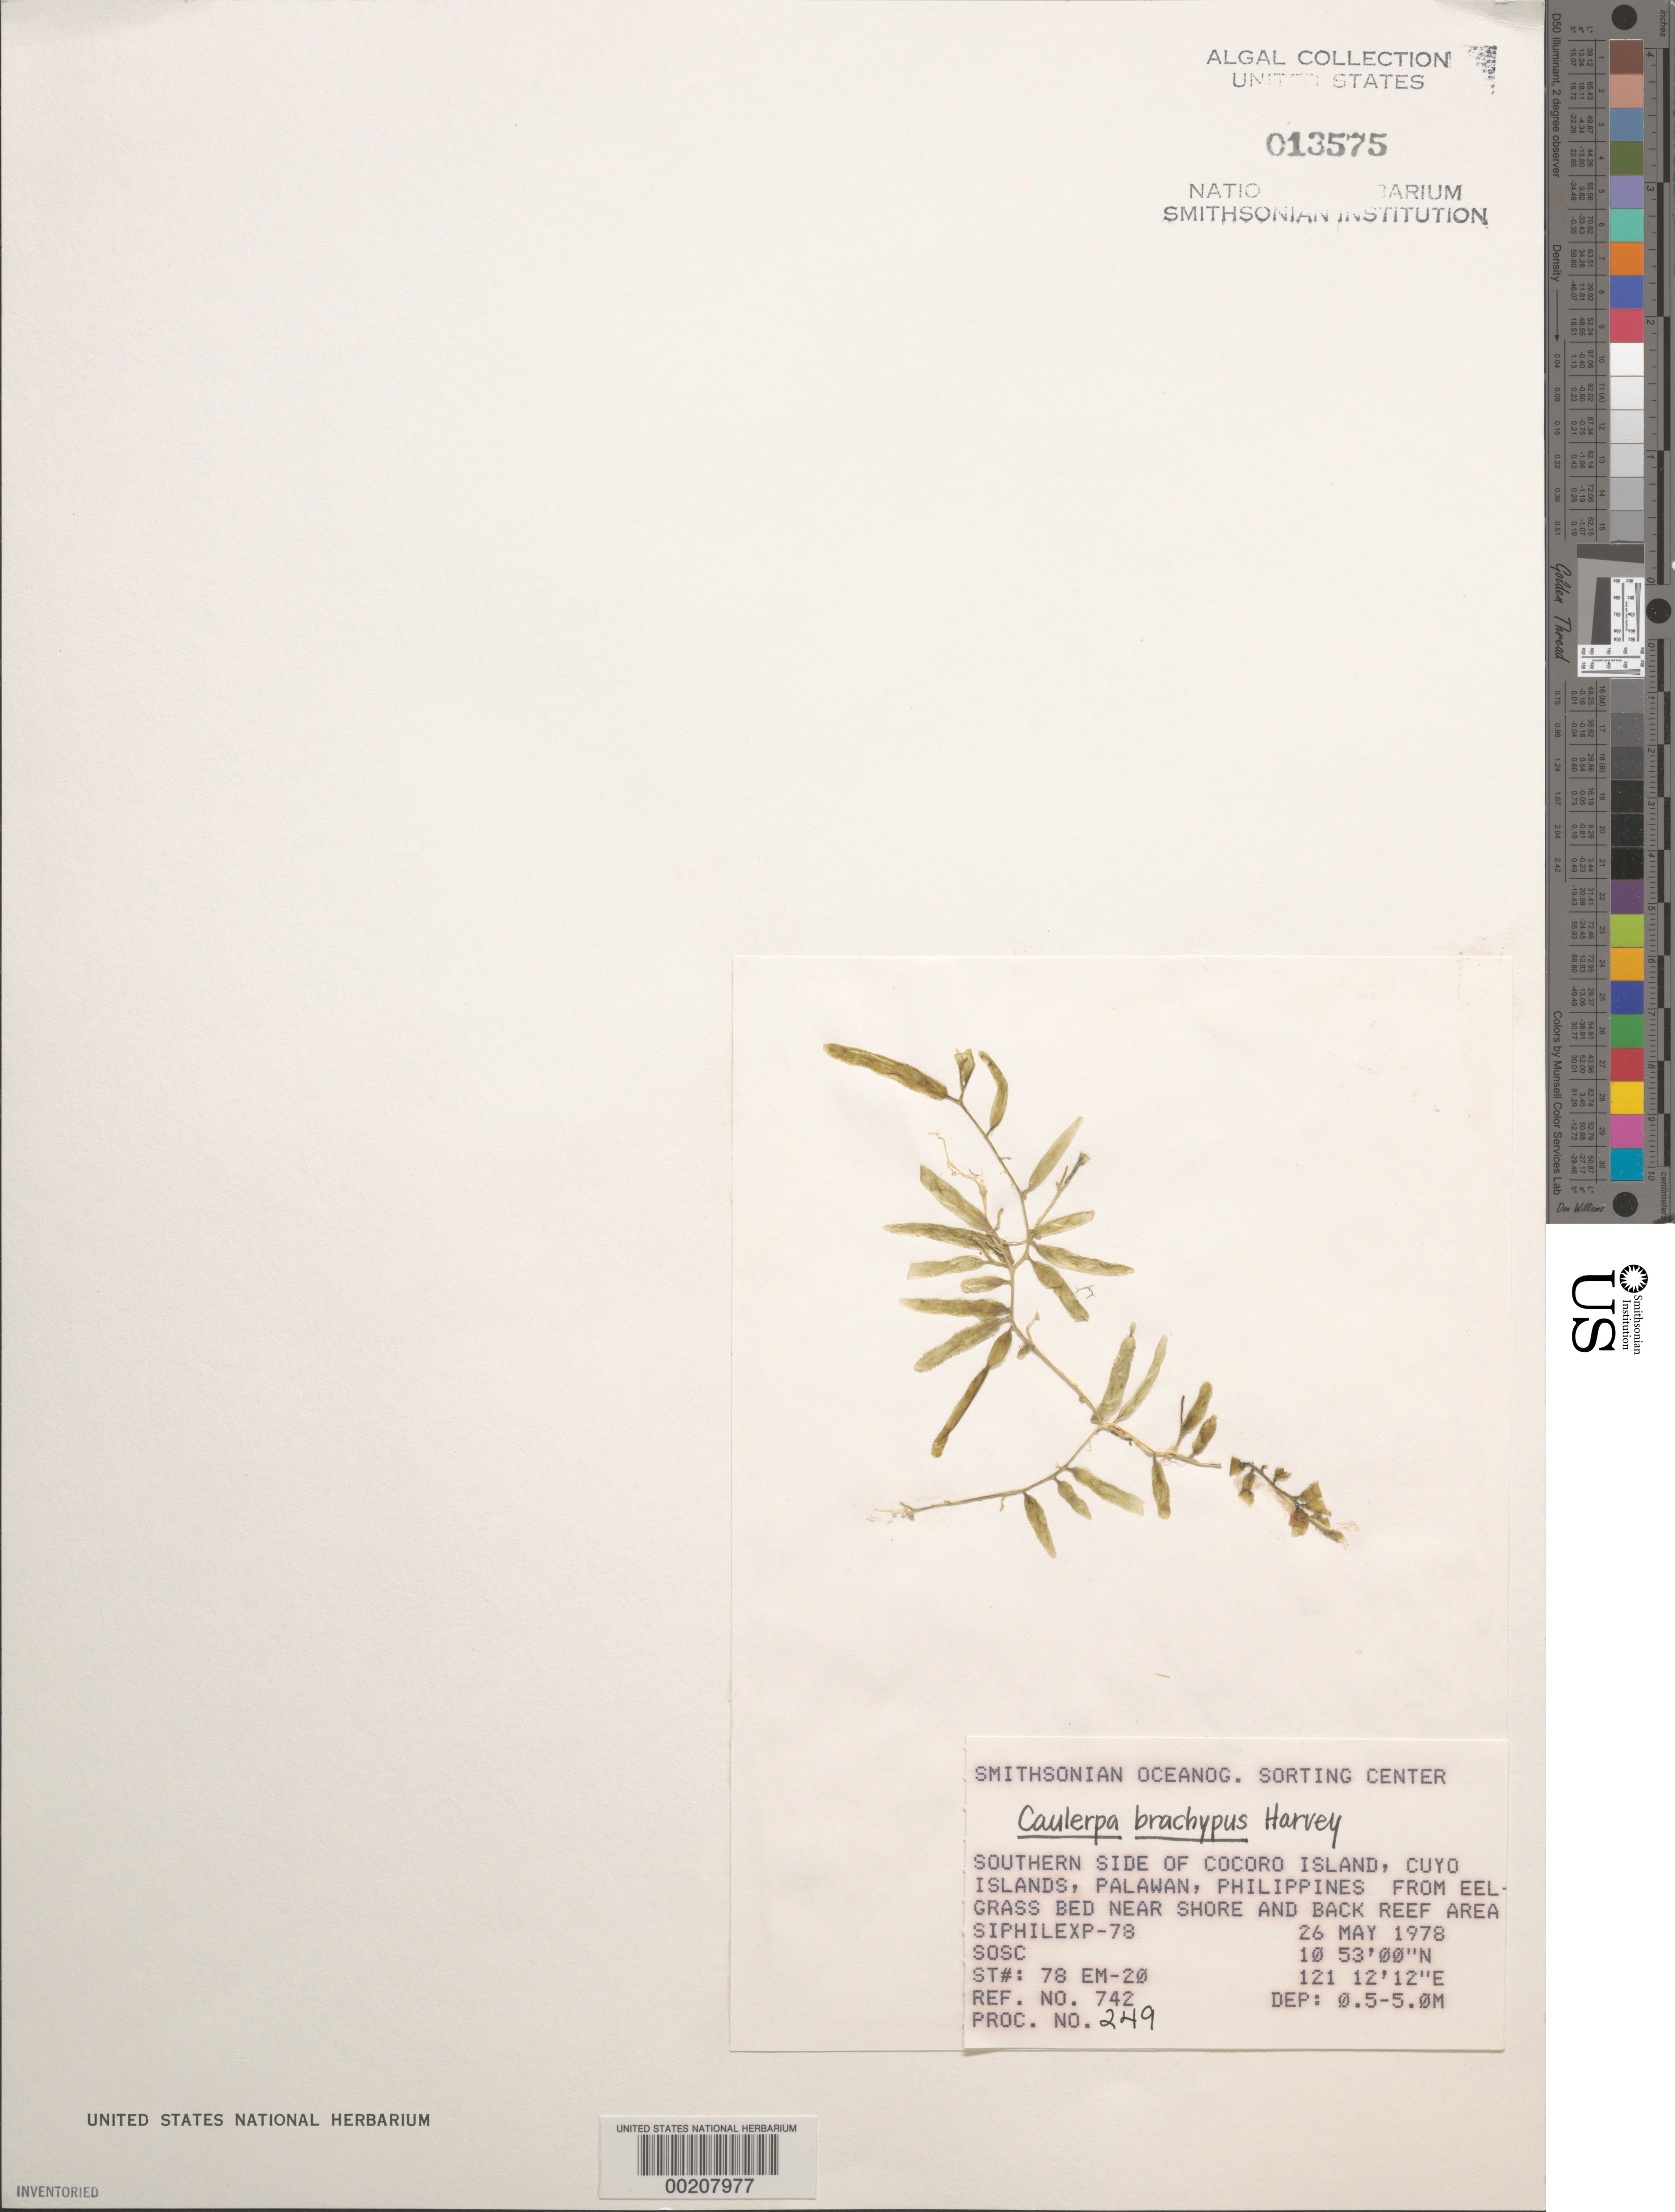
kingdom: Plantae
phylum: Chlorophyta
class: Ulvophyceae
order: Bryopsidales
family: Caulerpaceae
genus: Caulerpa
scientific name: Caulerpa brachypus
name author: Harv.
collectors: SOSC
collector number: Station 78 Em-20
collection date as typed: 26 May 1978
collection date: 1978-05-26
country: Philippines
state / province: Mimaropa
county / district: Palawan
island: Cocoro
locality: Southern side of island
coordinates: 10 53' 00" N, 121 12' 12" E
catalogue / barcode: US 13575